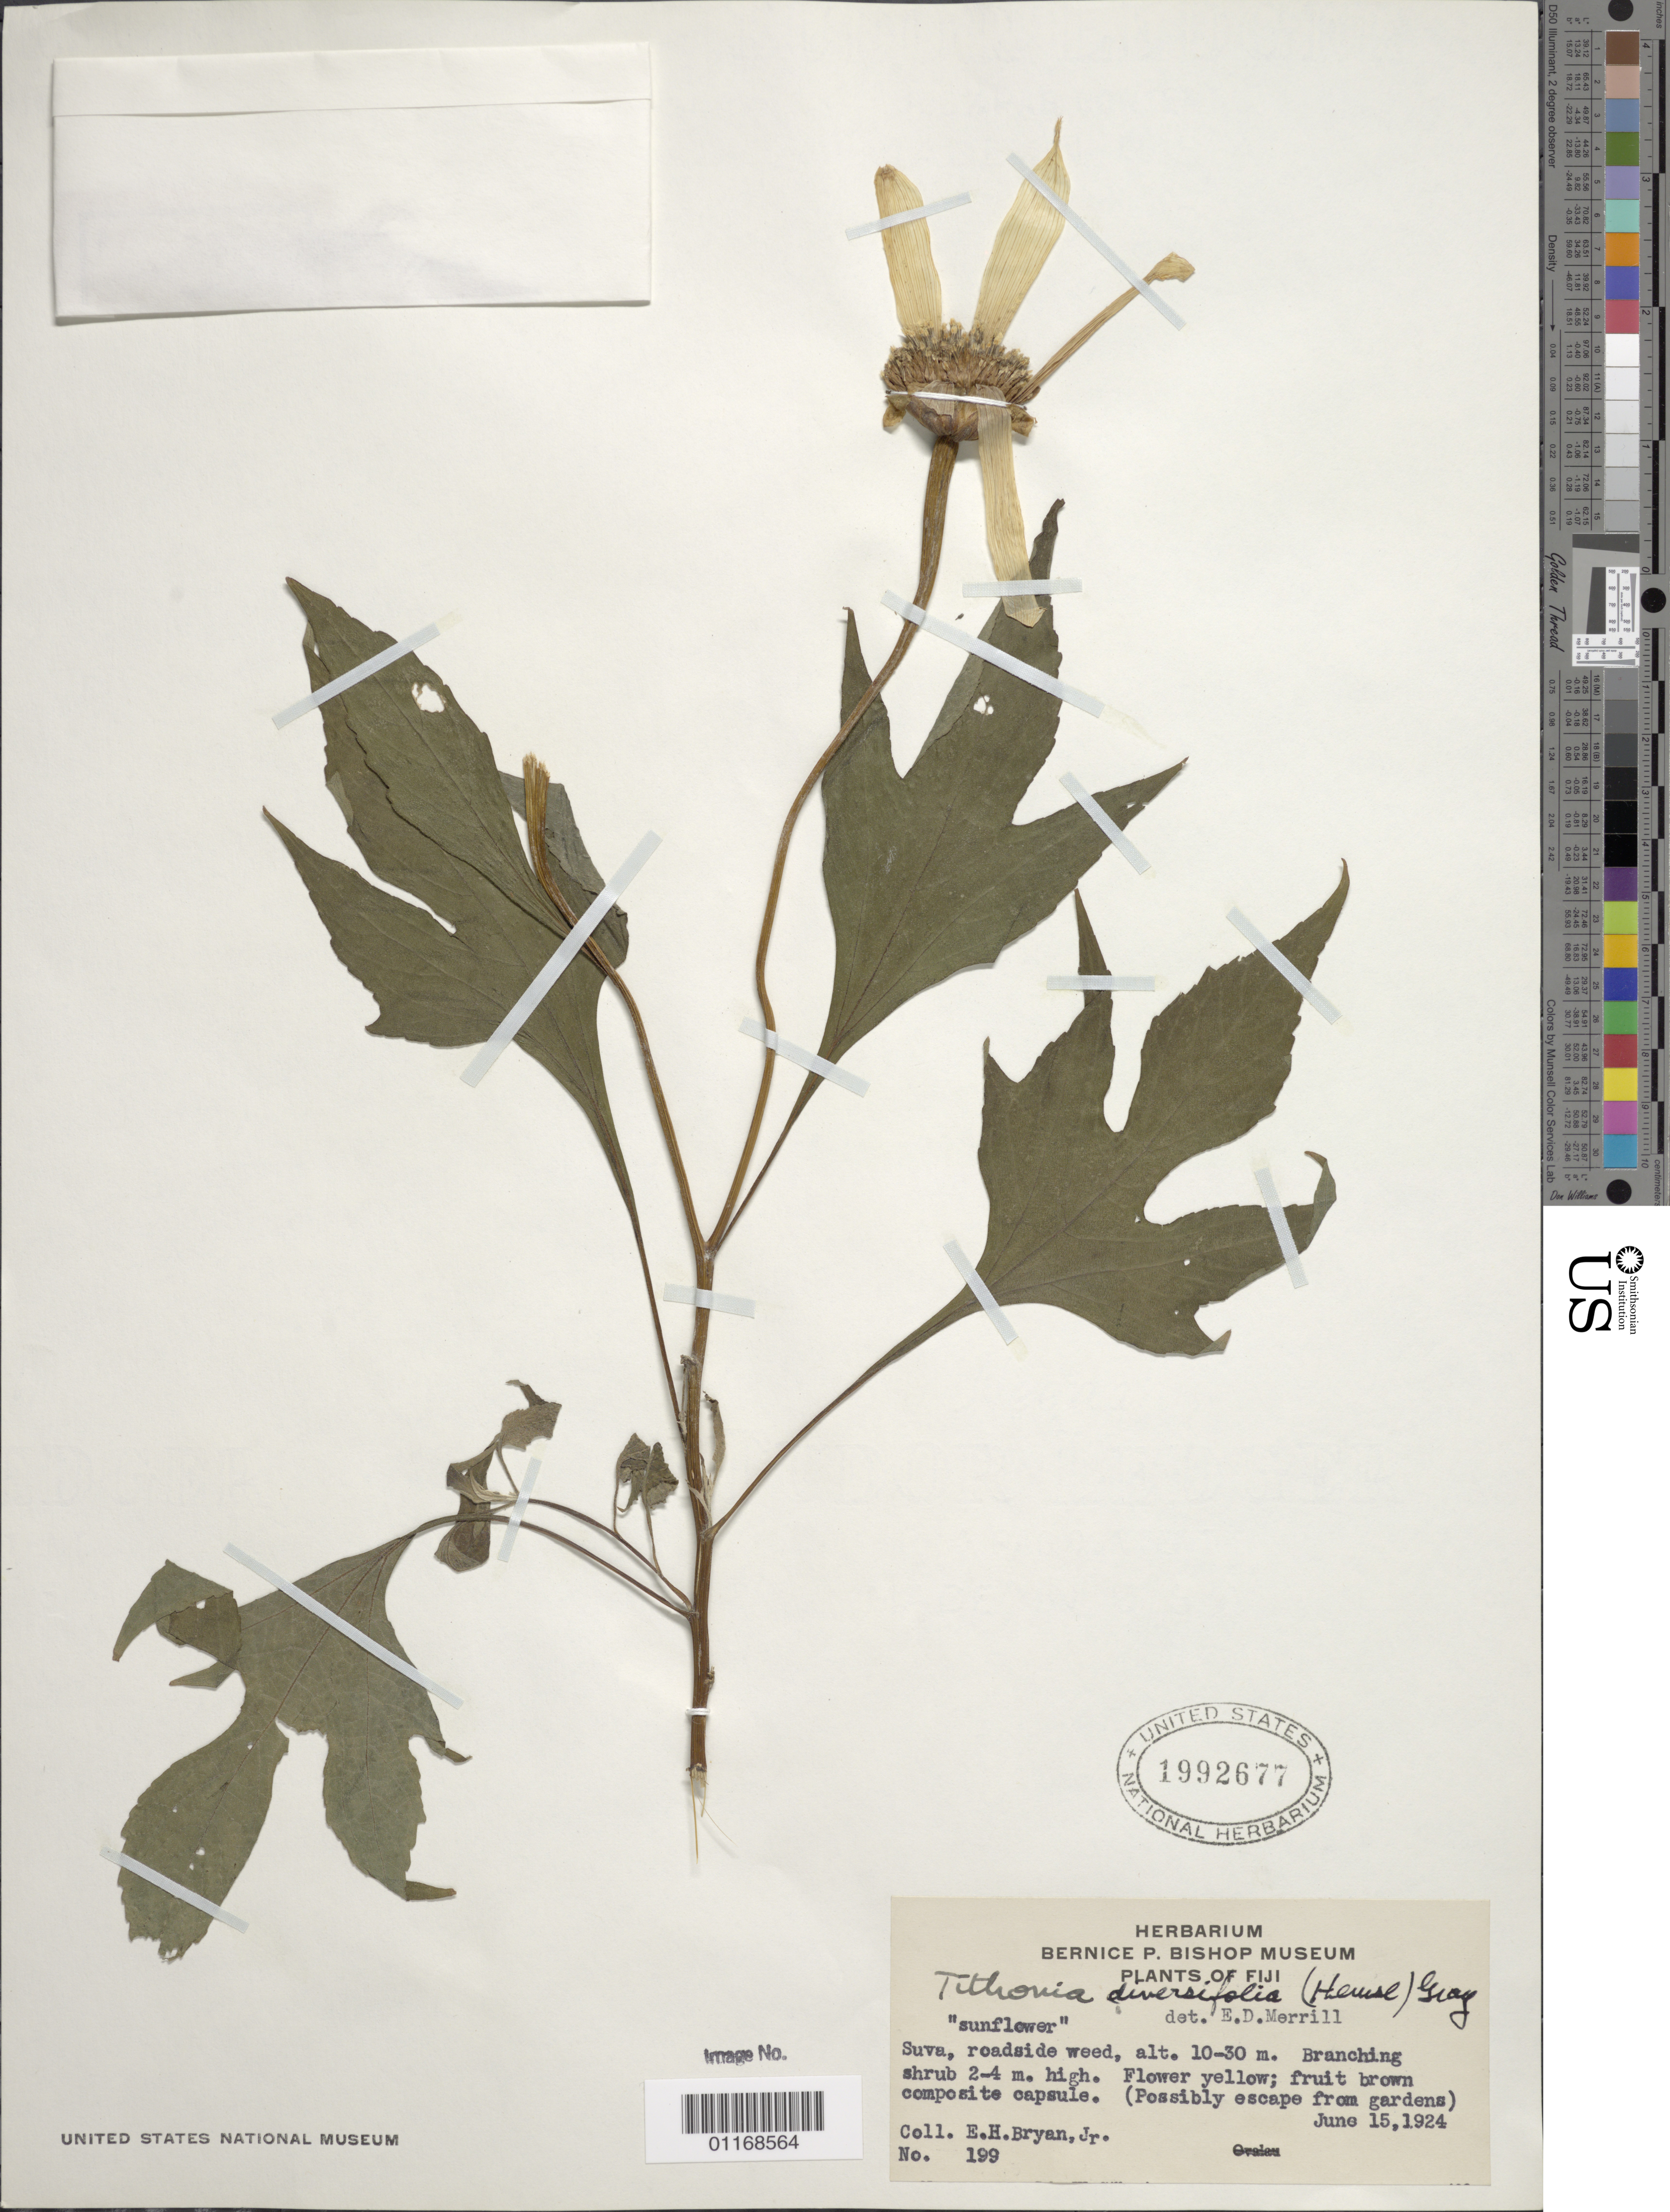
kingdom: Plantae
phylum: Tracheophyta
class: Magnoliopsida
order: Asterales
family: Asteraceae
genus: Tithonia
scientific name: Tithonia diversifolia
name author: (Hemsl.) A. Gray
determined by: Merrill, Elmer D.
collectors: J. Bryan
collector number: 190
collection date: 1924-06-15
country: Fiji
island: Viti Levu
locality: suva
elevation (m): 10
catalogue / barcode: US 1992677